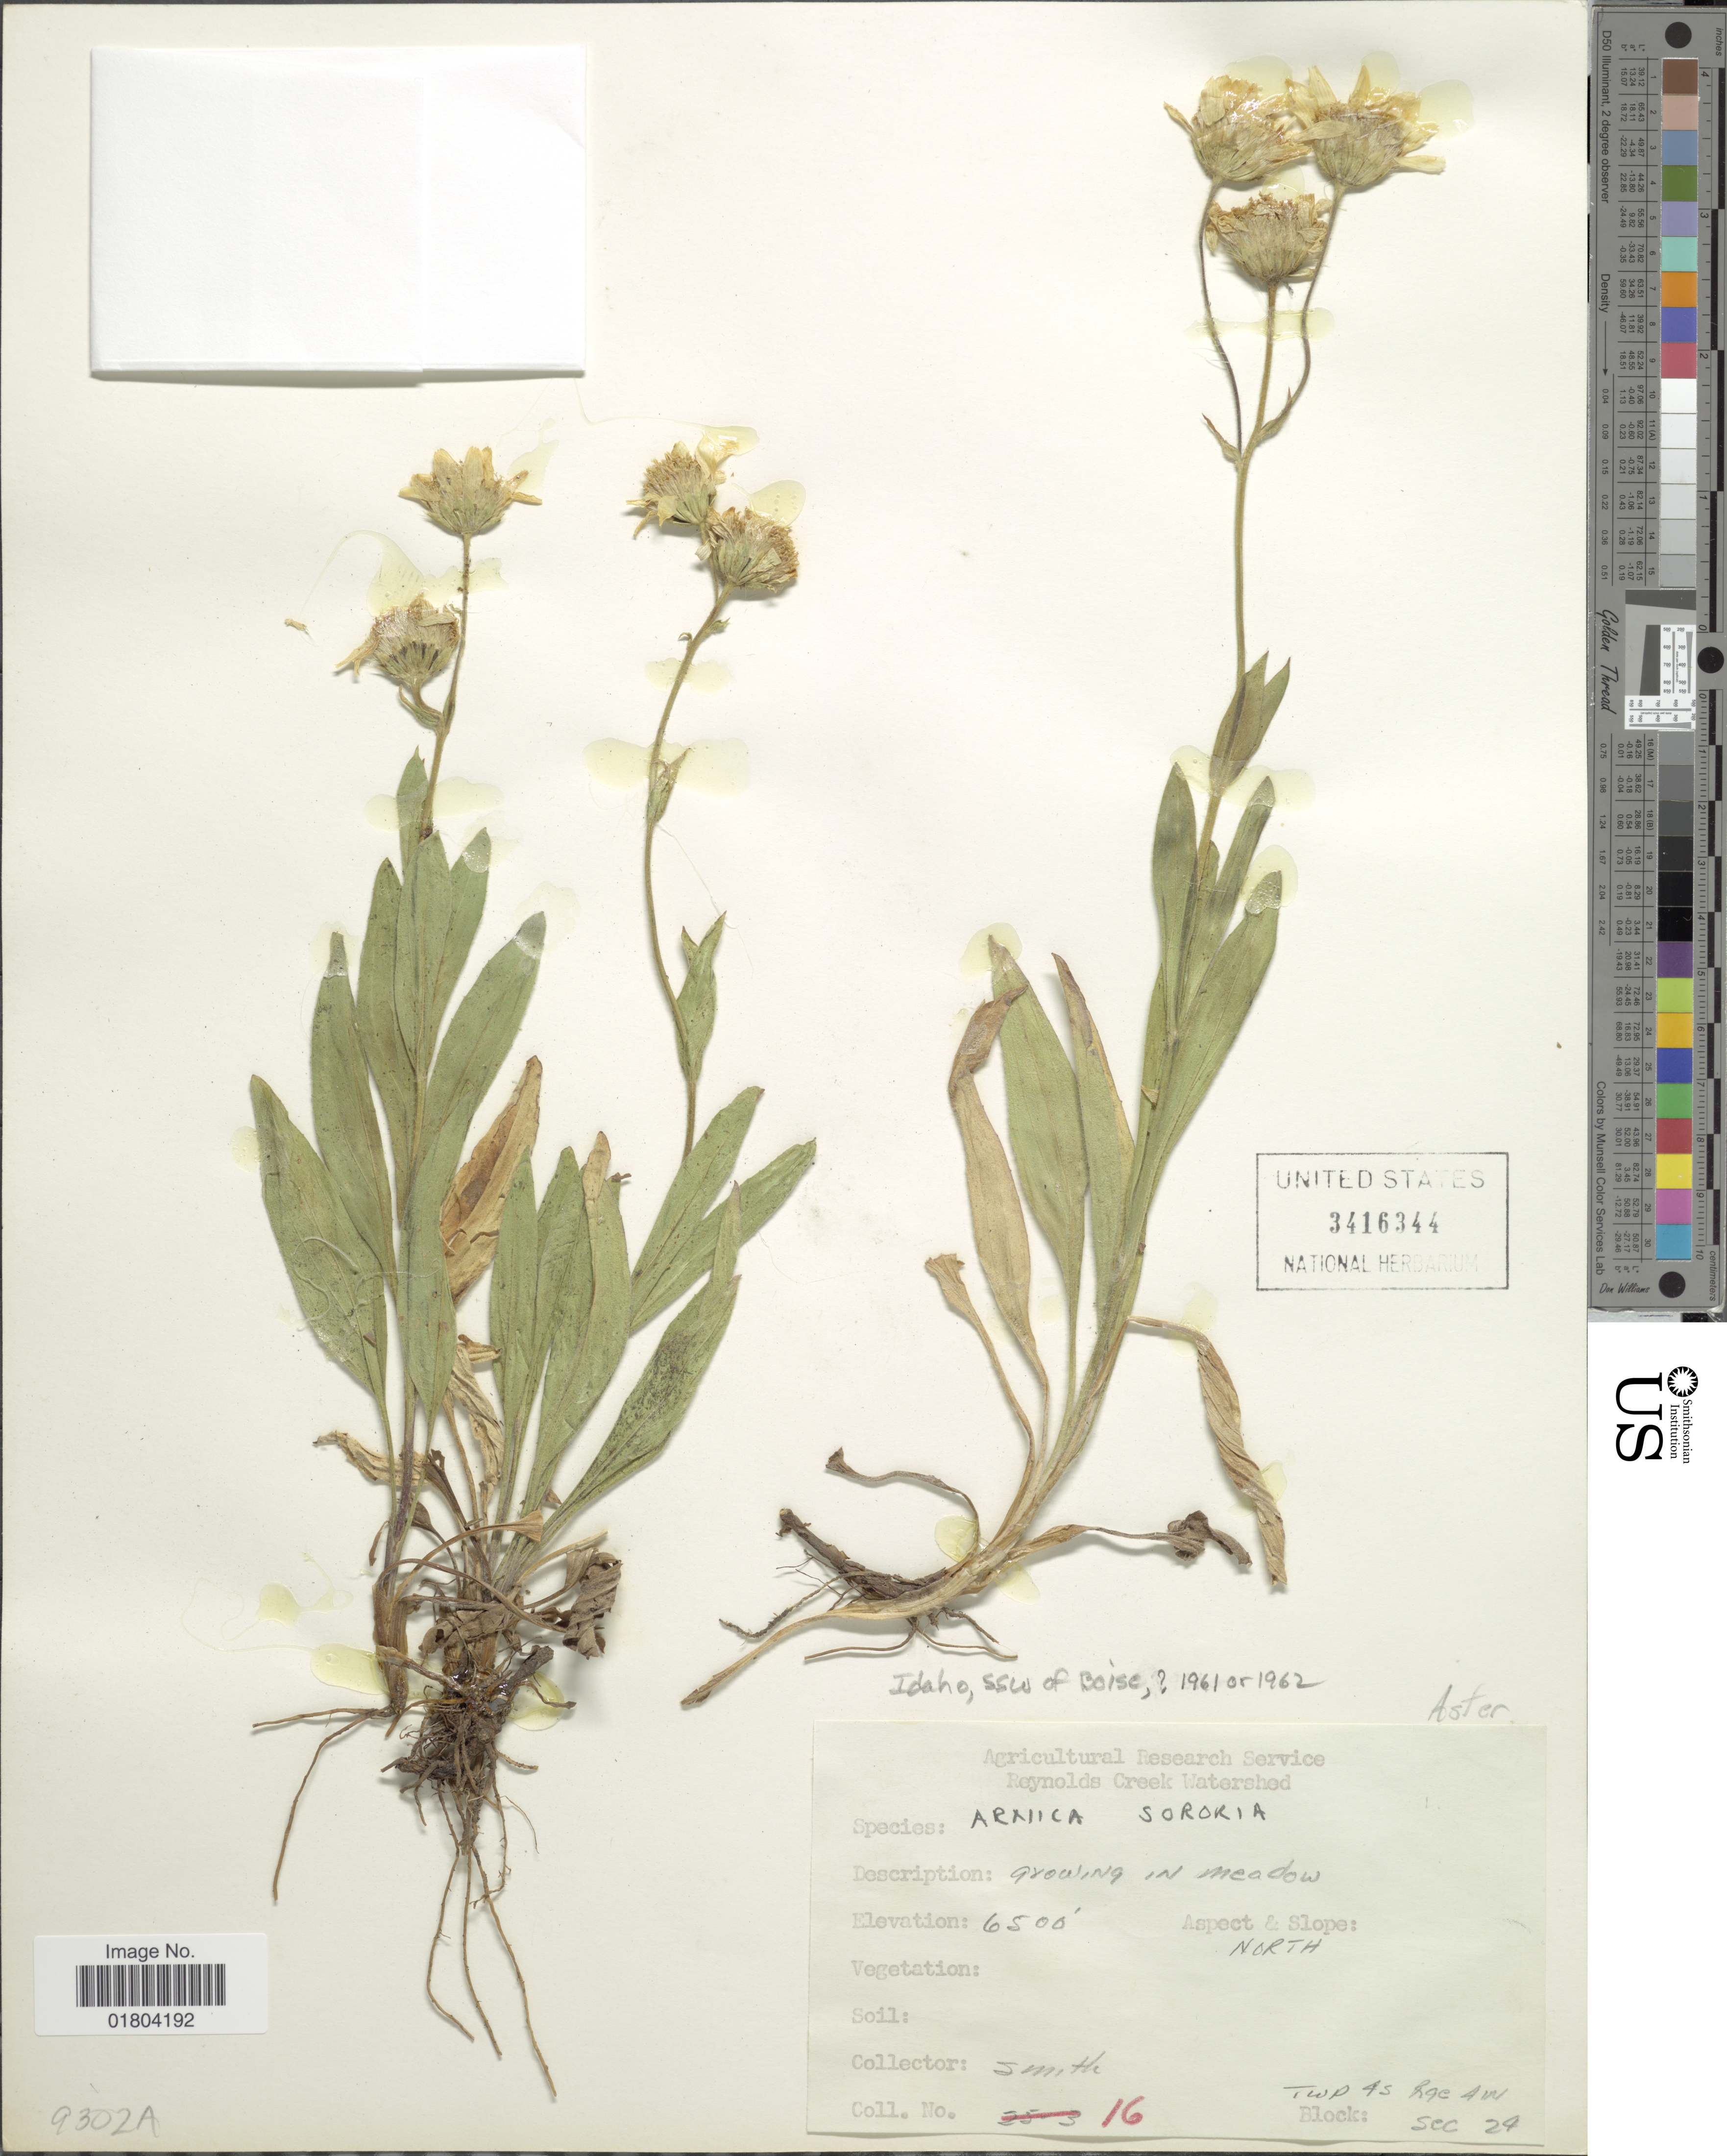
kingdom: Plantae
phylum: Tracheophyta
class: Magnoliopsida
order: Asterales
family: Asteraceae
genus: Arnica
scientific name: Arnica sororia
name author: Greene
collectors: -- Smith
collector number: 16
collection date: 1961/1962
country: United States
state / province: Idaho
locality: SSW of Boise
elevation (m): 1981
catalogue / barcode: US 3416344